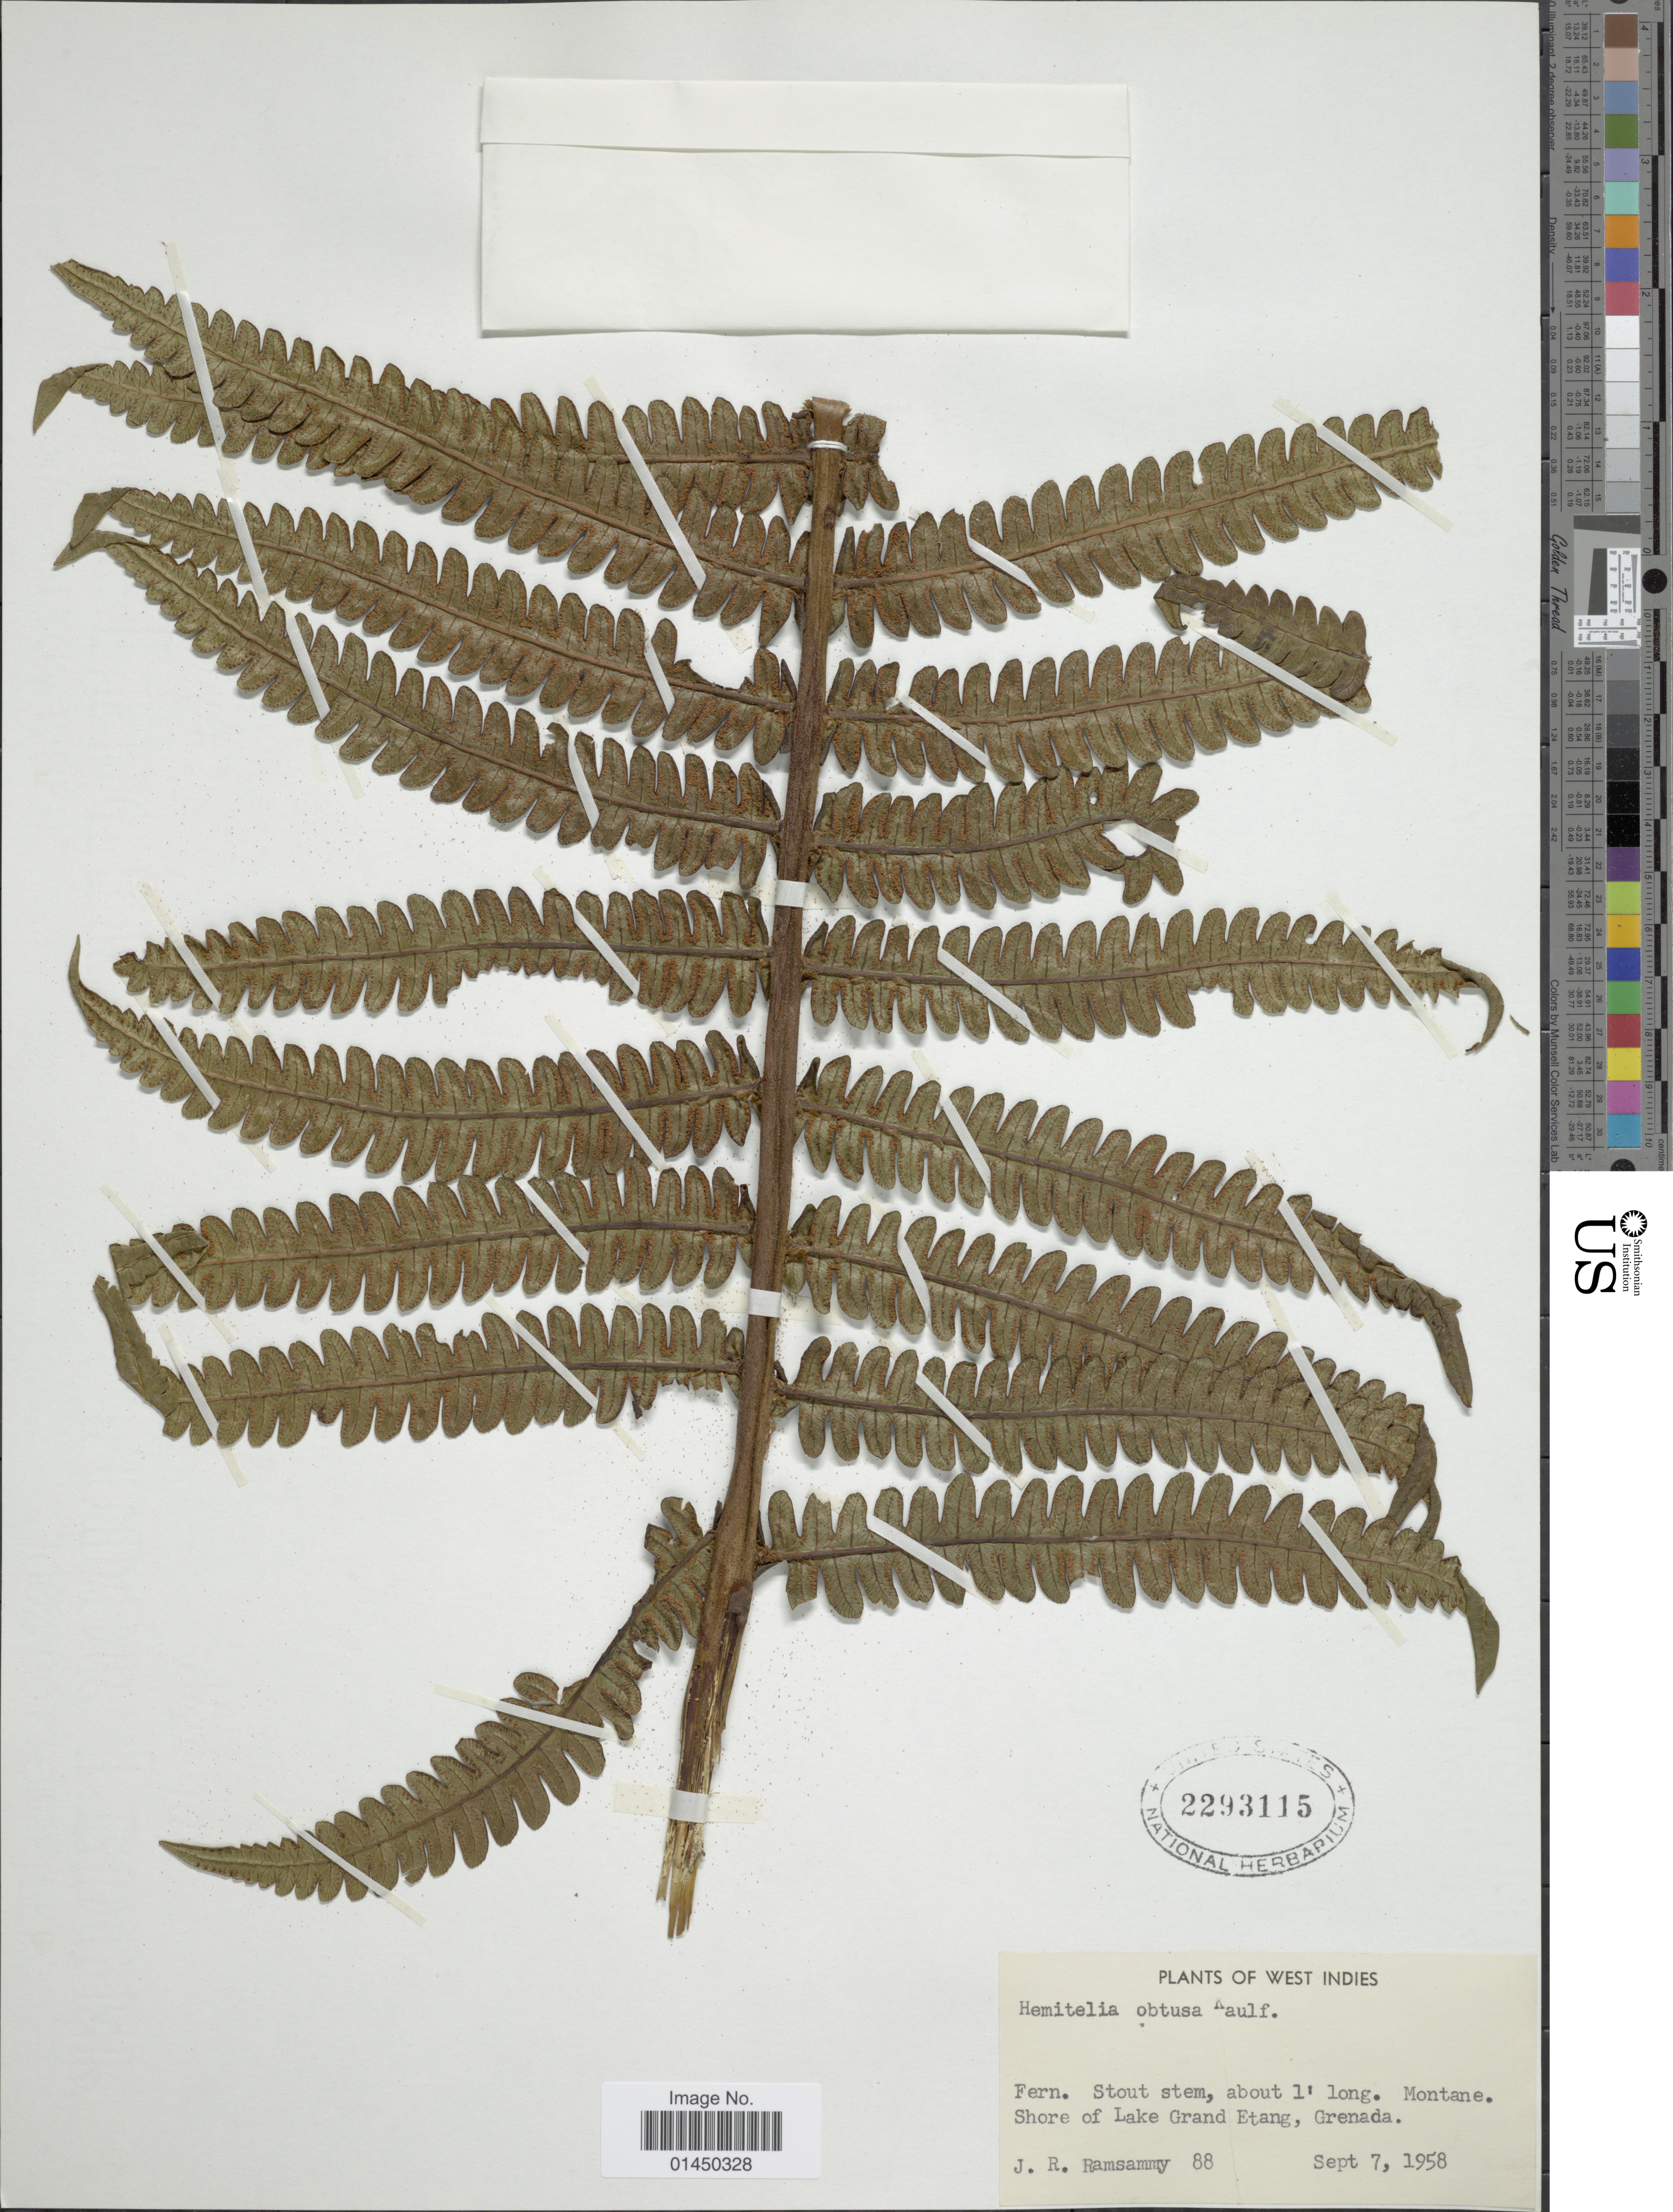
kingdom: Plantae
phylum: Tracheophyta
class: Polypodiopsida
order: Cyatheales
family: Cyatheaceae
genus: Cyathea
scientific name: Cyathea grandifolia var. obtusa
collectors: J. Ramsammy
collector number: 88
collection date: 1958-09-07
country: Grenada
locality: Montane, shore of Lake Grand Etang.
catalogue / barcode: US 2293115